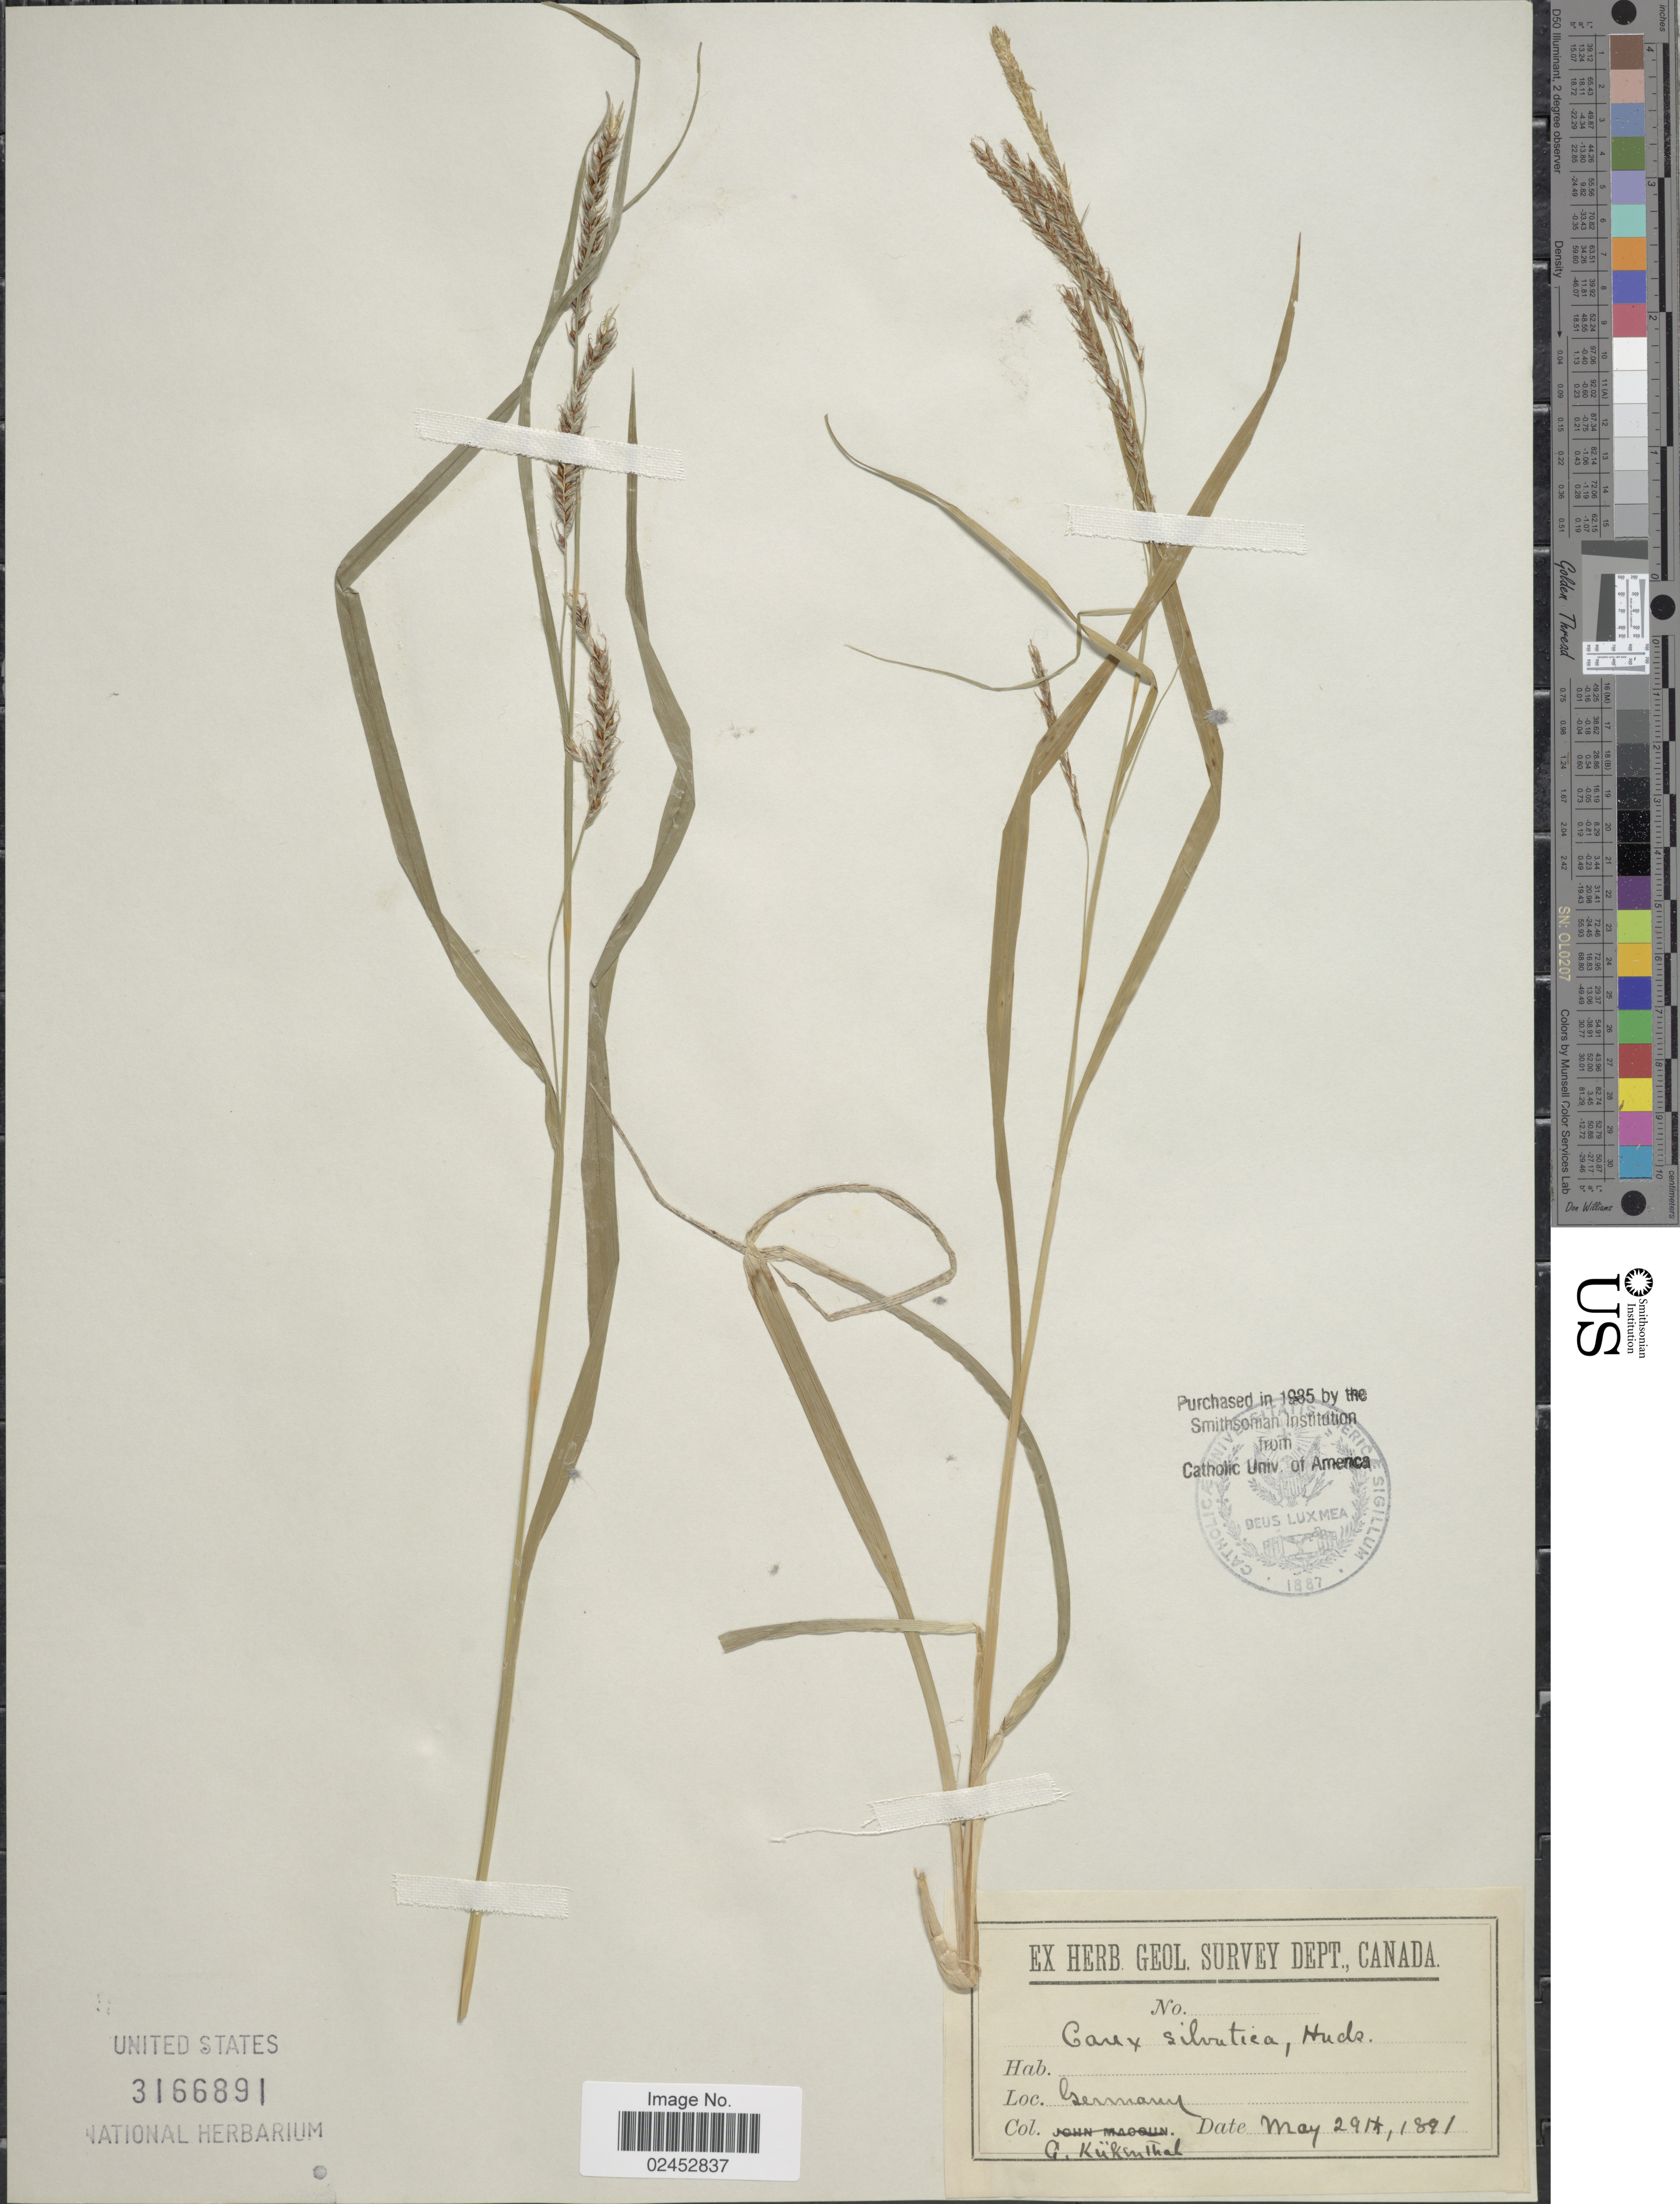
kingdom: Plantae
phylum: Tracheophyta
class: Liliopsida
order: Poales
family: Cyperaceae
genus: Carex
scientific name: Carex sylvatica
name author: Huds.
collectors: G. Kükenthal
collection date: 1891-05-29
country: Germany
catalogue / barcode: US 3166891